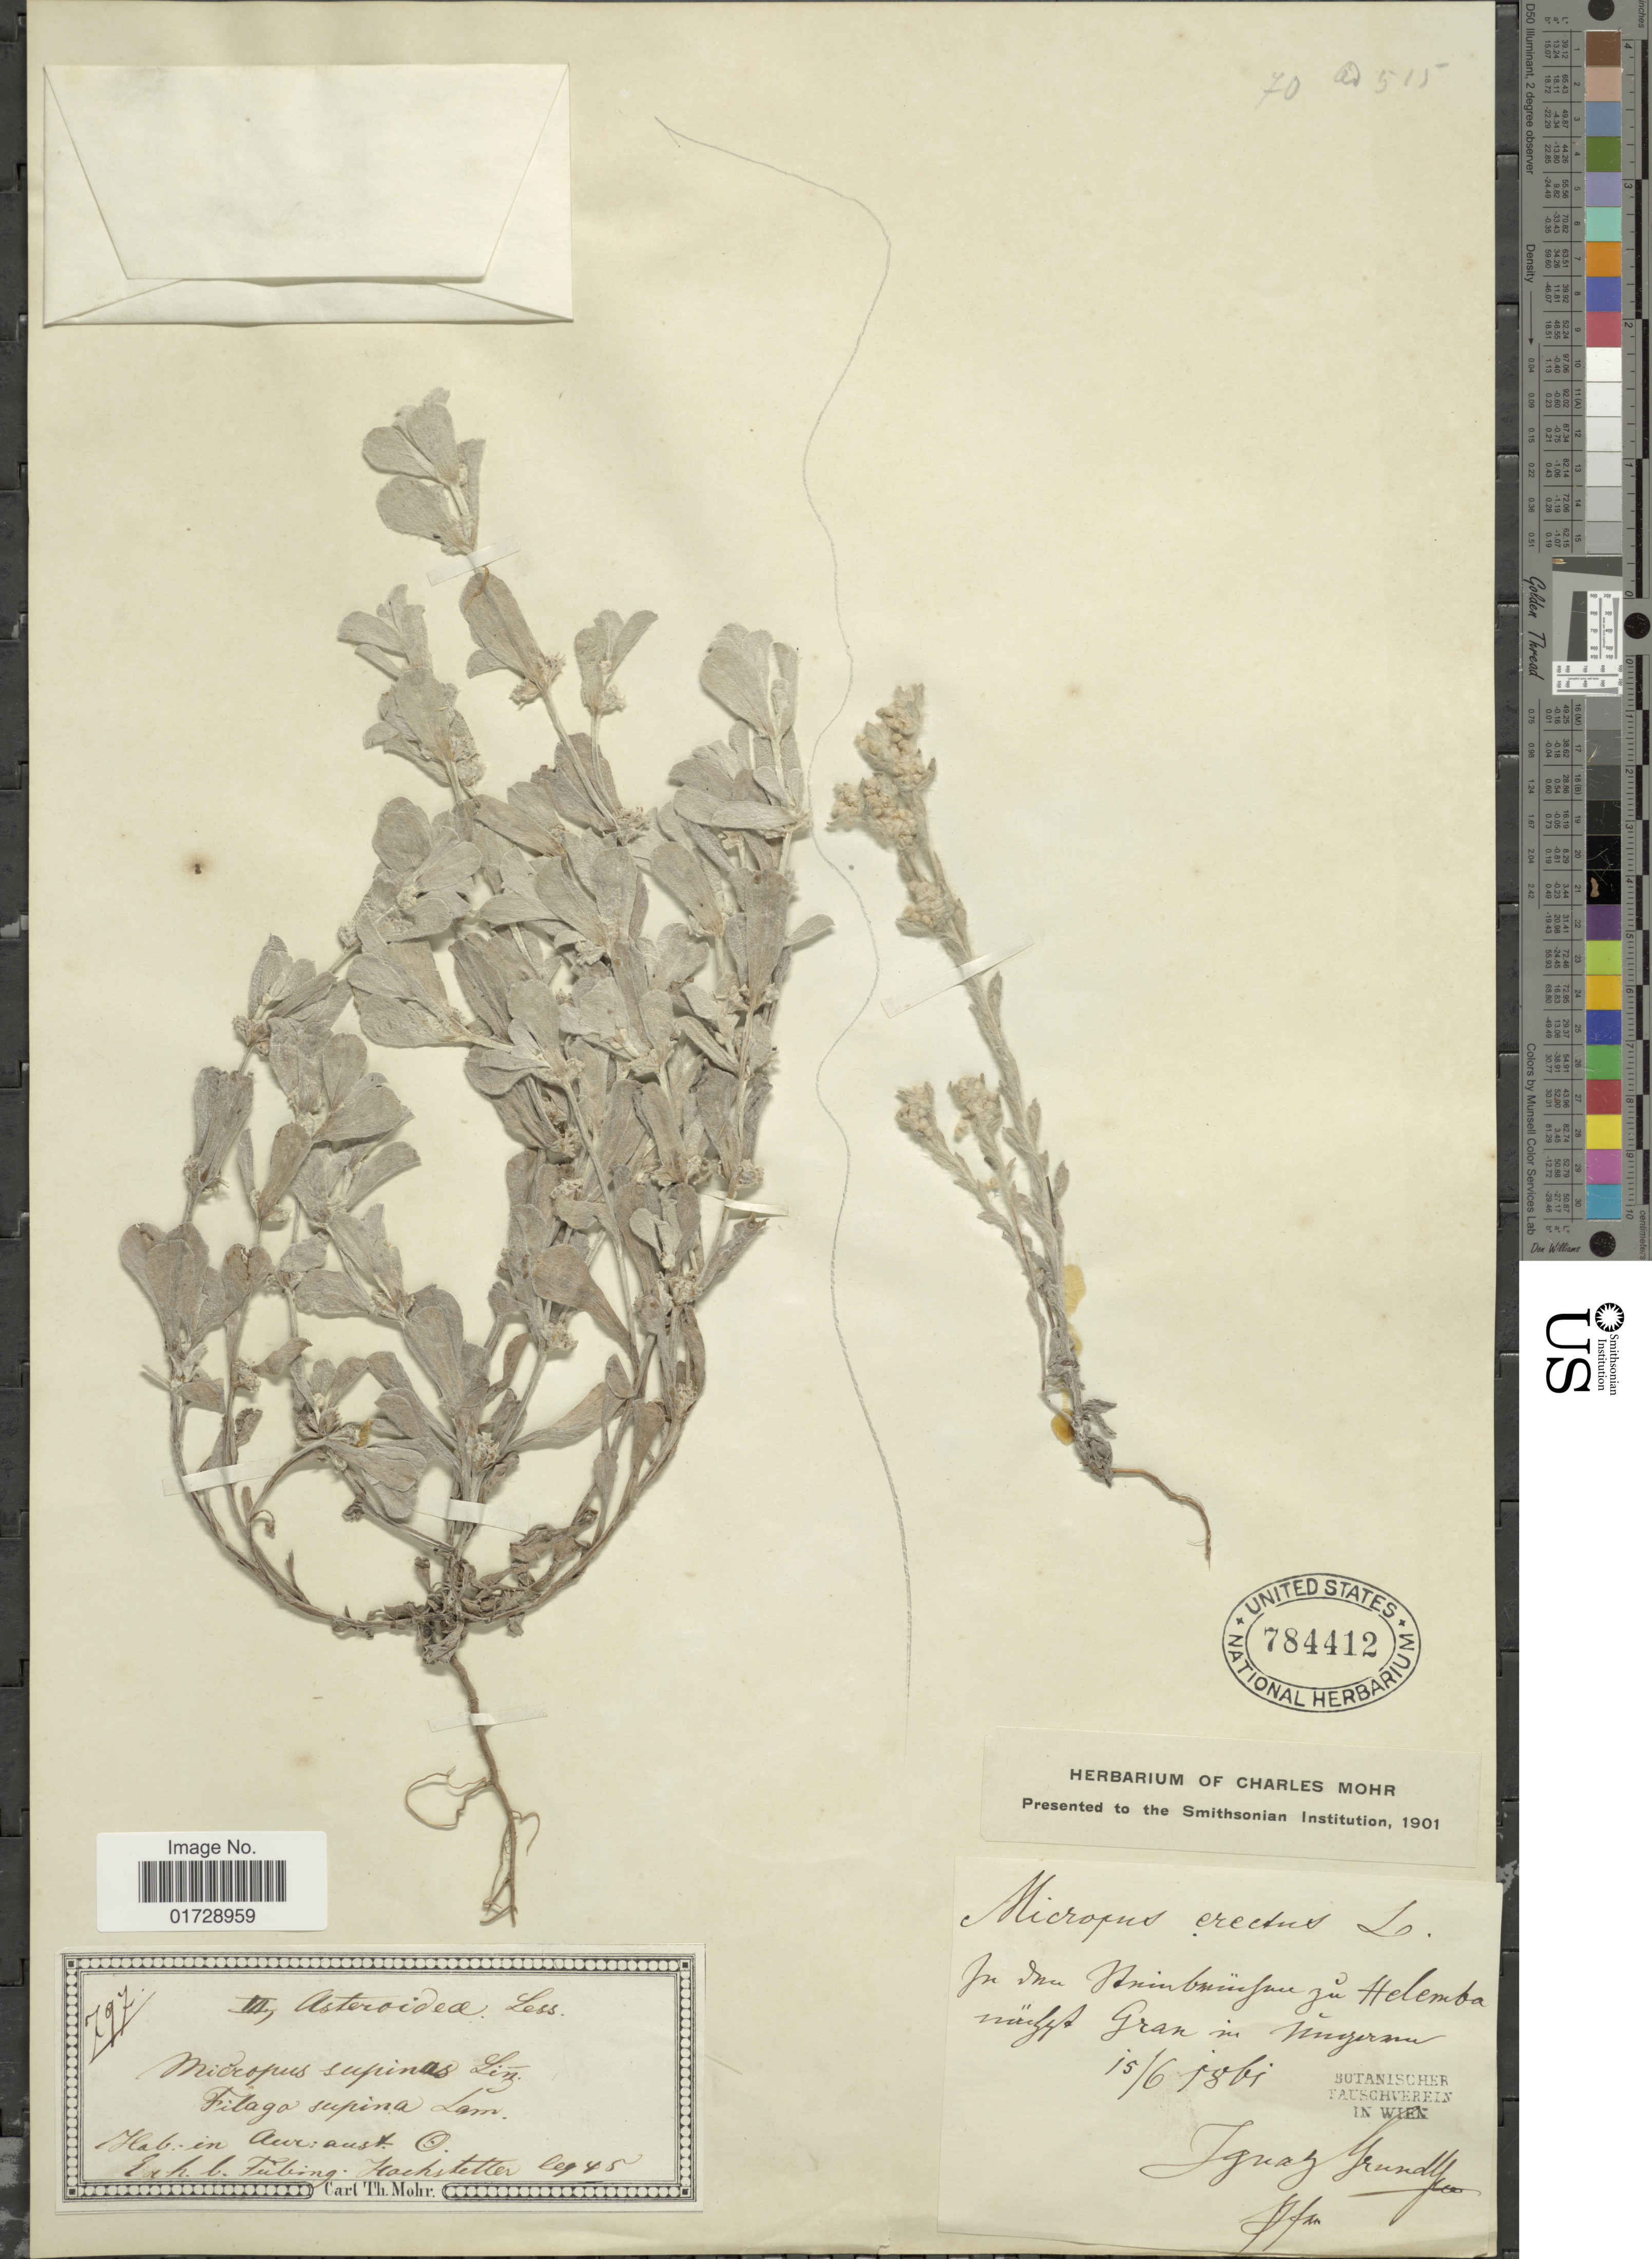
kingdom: Plantae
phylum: Tracheophyta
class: Magnoliopsida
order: Asterales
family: Asteraceae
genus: Micropus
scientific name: Micropus supinus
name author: L.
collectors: C. T. Mohr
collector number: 797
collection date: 1861-06-15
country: Slovakia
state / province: Nitriansky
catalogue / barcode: US 784412